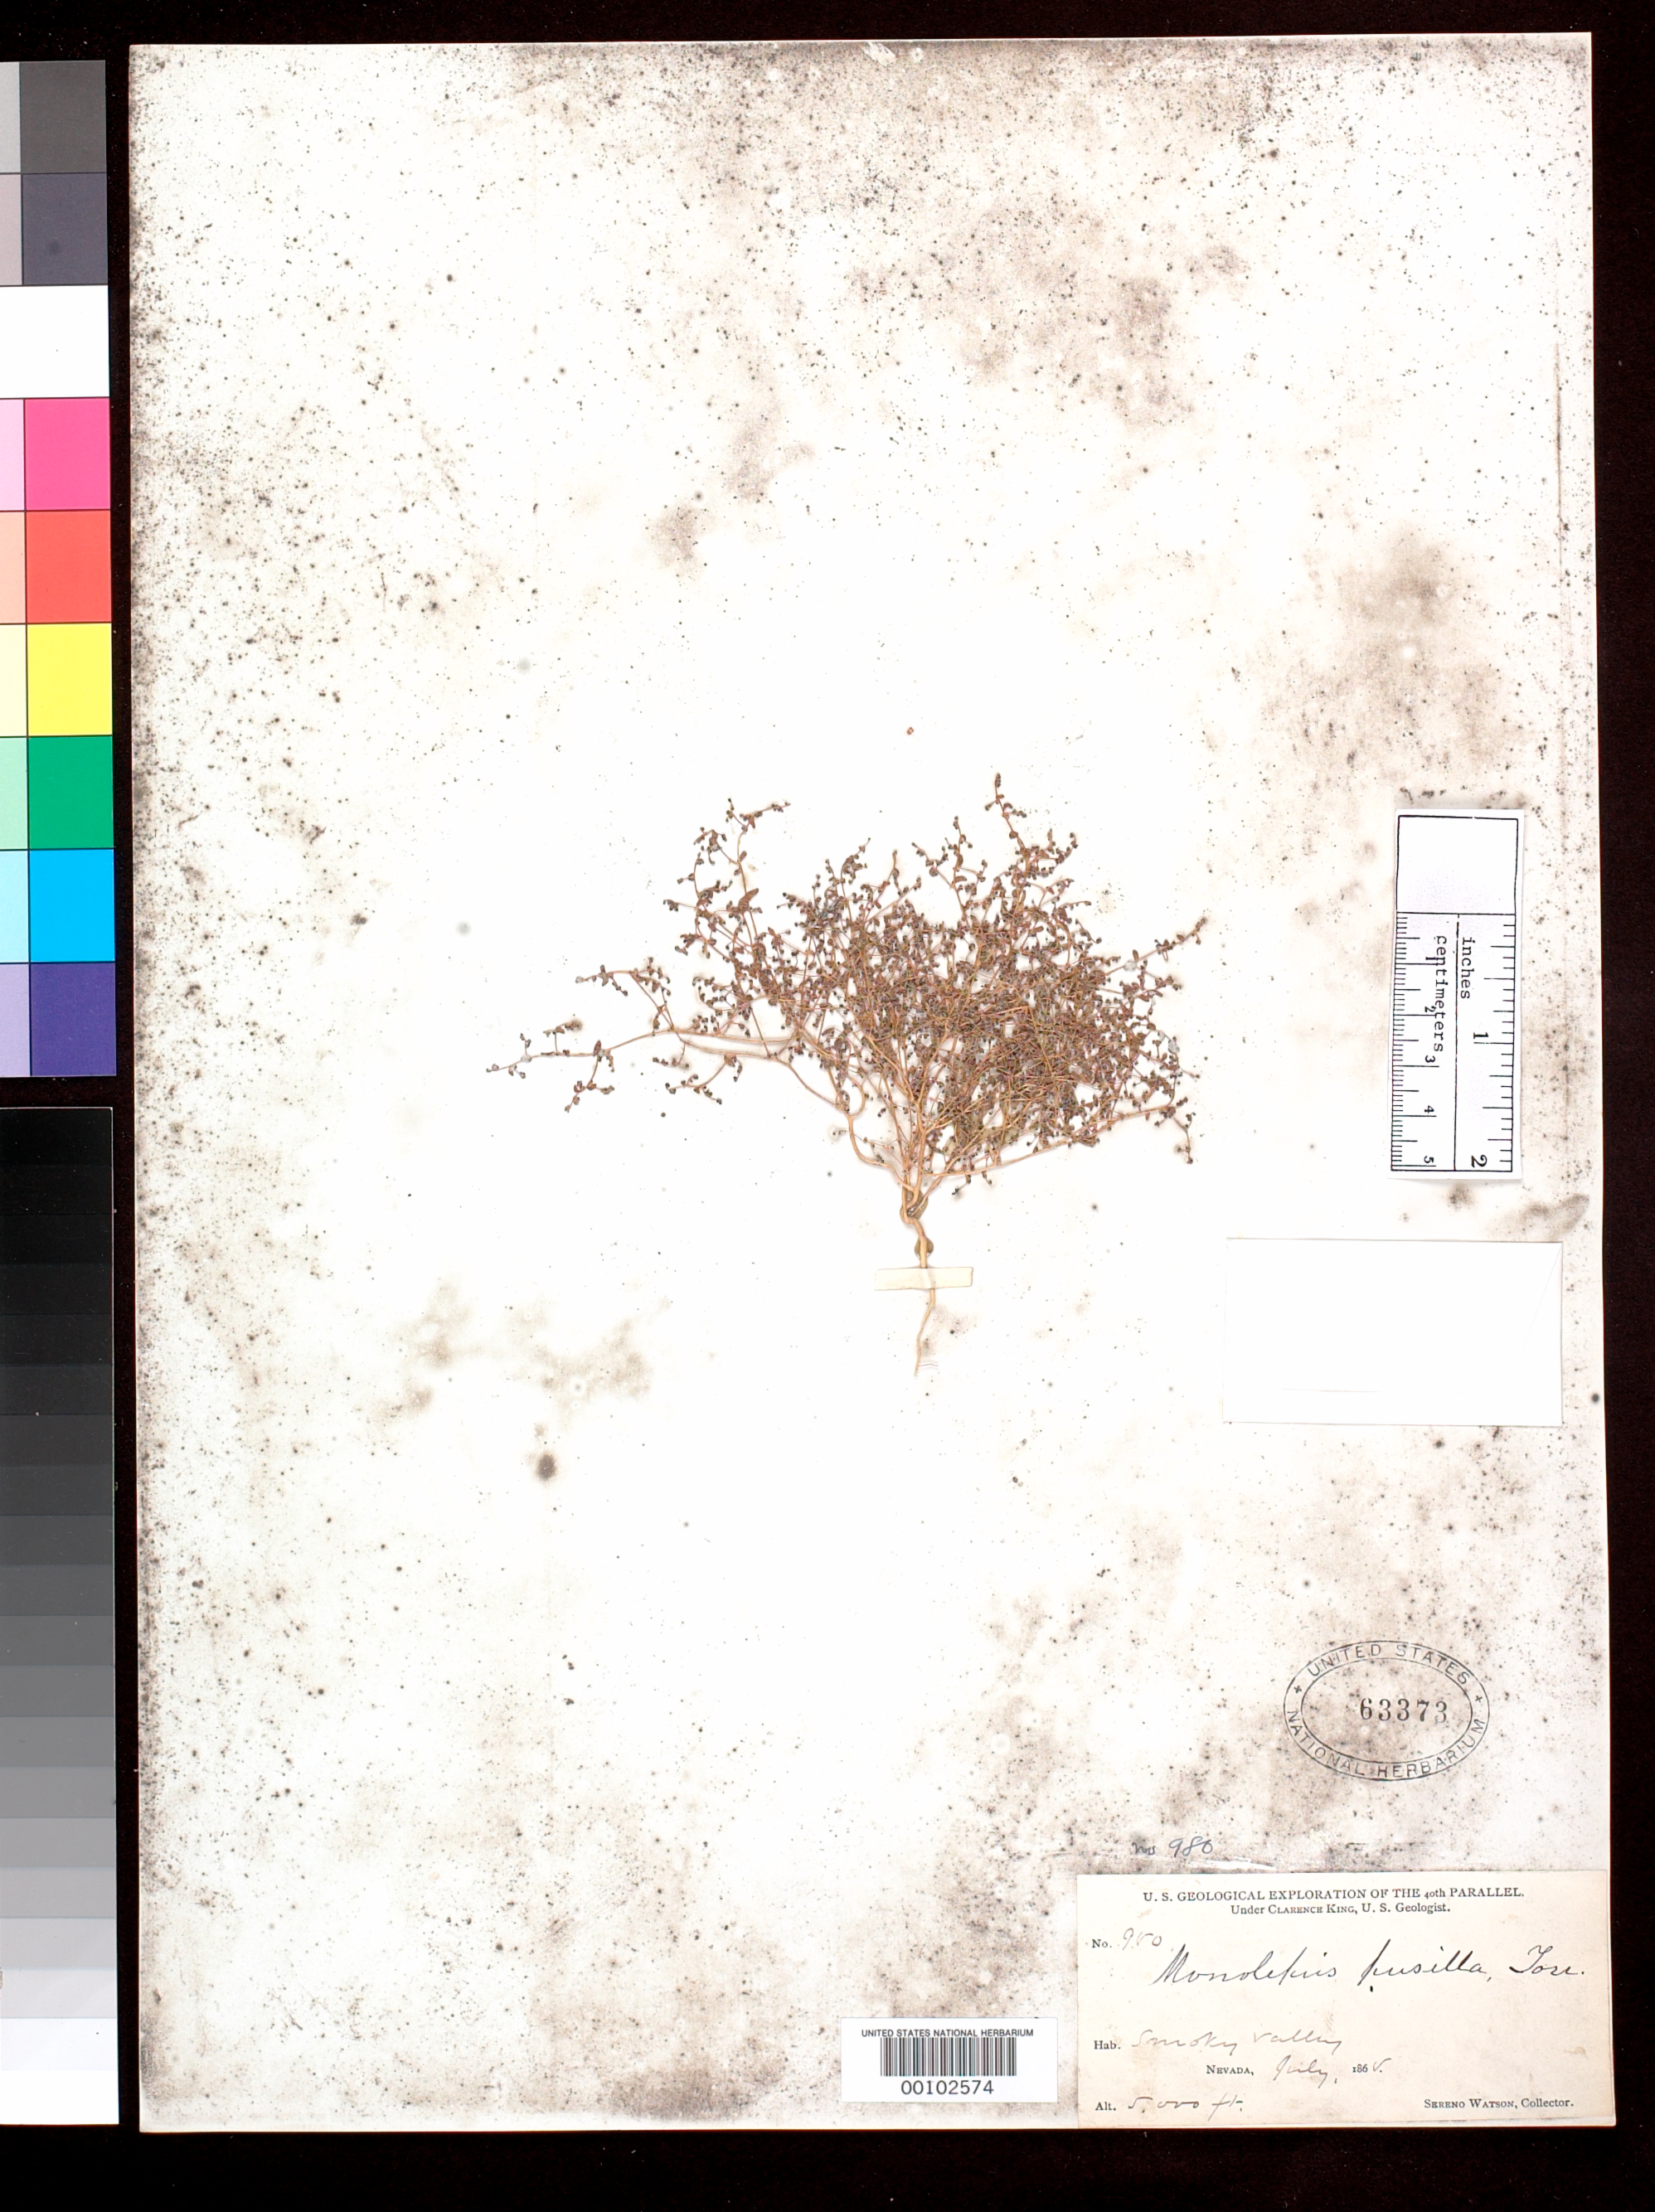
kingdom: Plantae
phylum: Tracheophyta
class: Magnoliopsida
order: Caryophyllales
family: Amaranthaceae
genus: Monolepis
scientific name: Monolepis pusilla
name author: Torr. in C. King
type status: Syntype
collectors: S. Watson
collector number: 980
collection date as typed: Jul 1865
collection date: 1865-07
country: United States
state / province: Nevada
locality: Smoky valley.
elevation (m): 1524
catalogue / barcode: US 63373